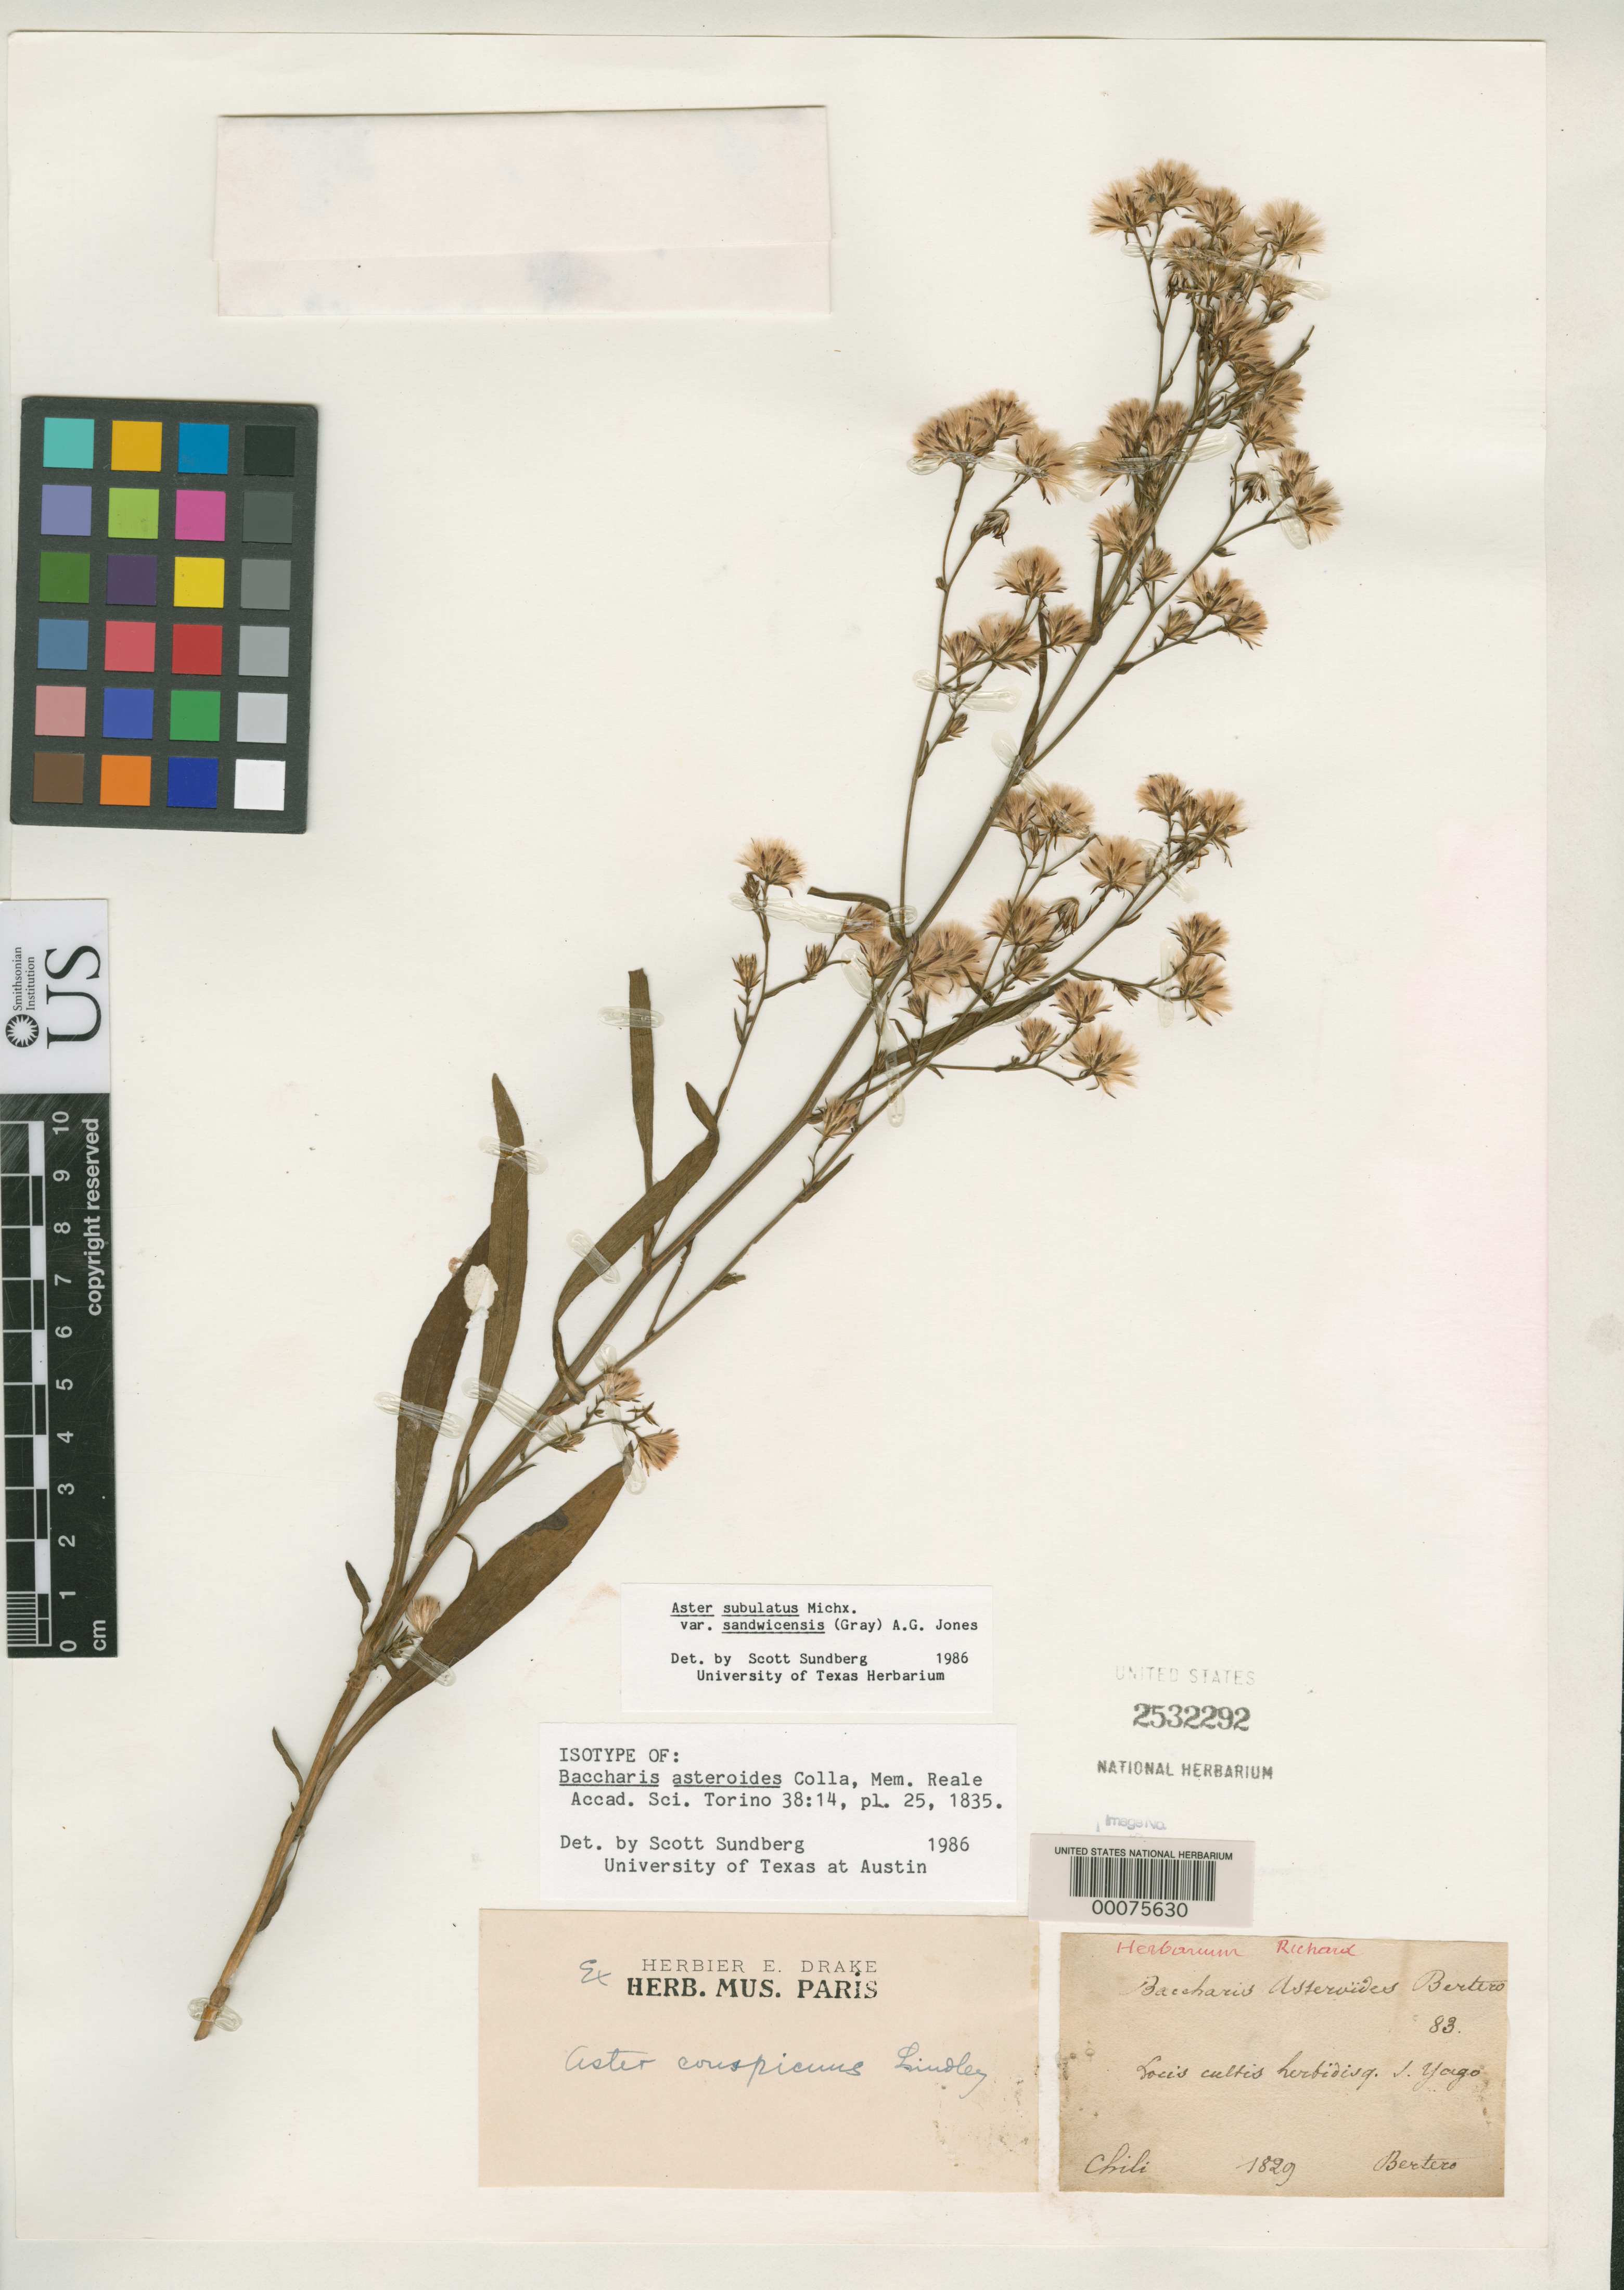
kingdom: Plantae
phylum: Tracheophyta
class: Magnoliopsida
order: Asterales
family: Asteraceae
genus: Baccharis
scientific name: Baccharis asteroides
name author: Colla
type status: Isotype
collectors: C. L. G. Bertero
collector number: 83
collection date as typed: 1829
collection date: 1829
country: Chile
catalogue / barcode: US 2532292